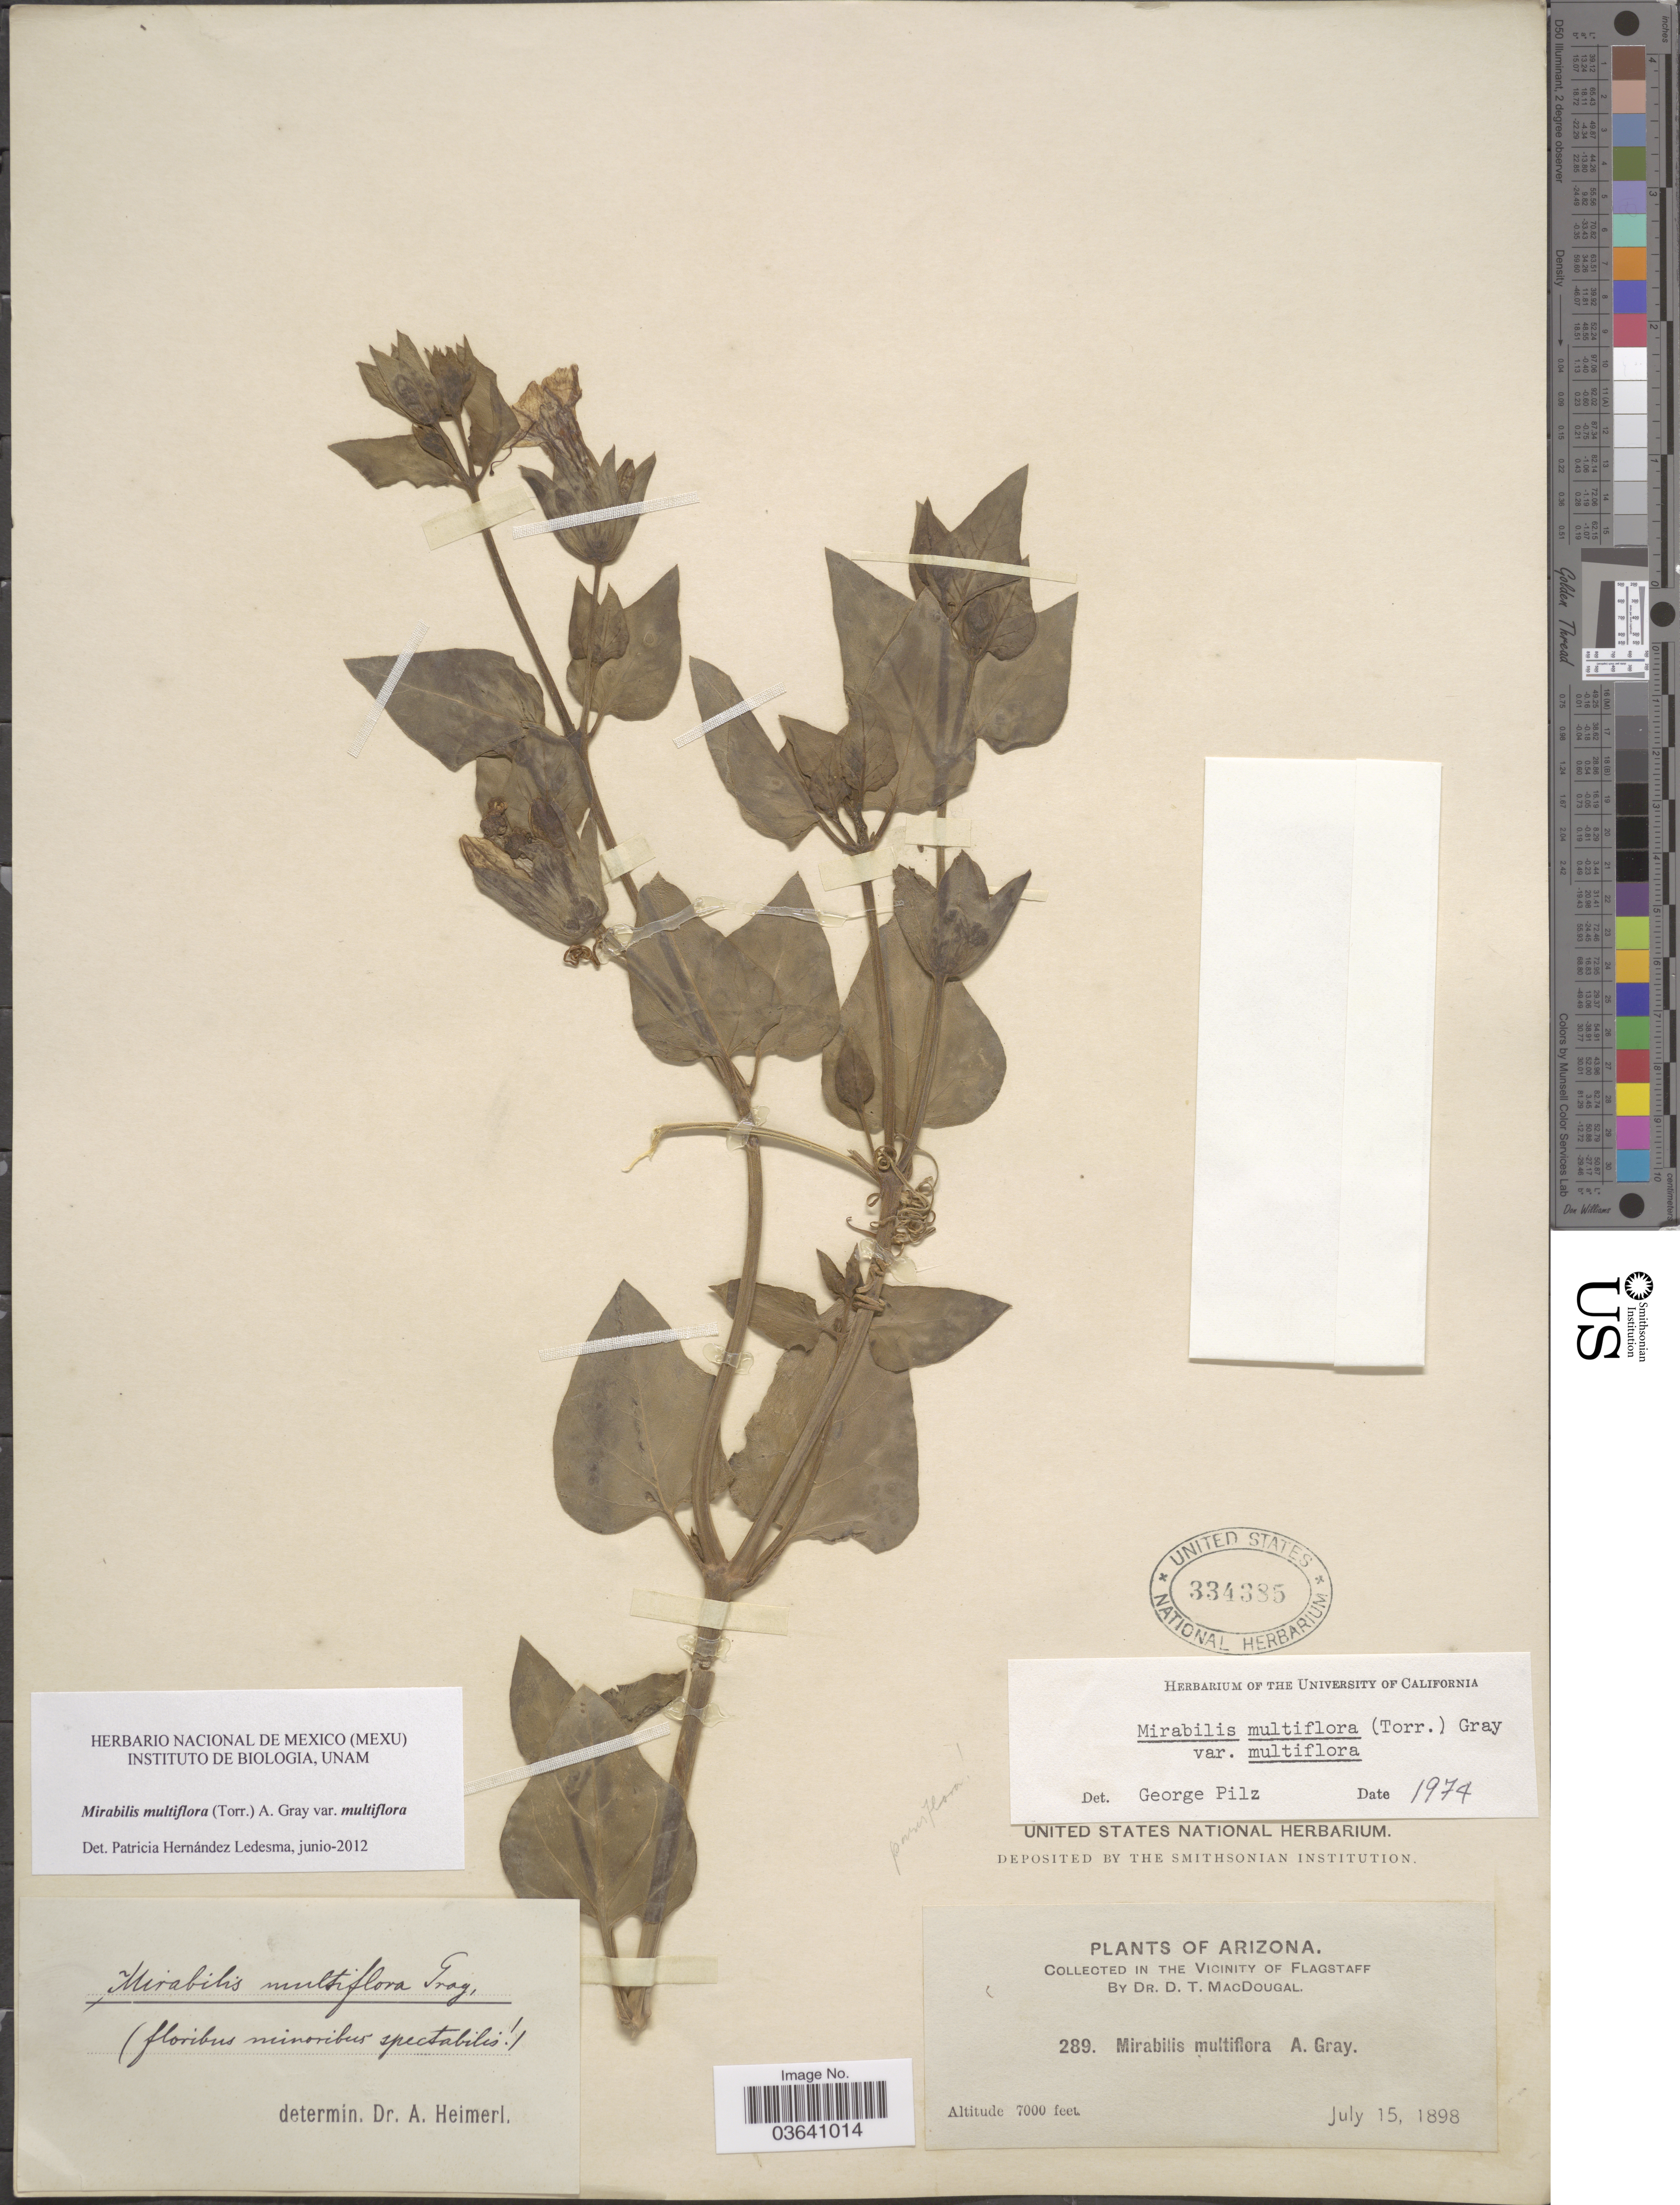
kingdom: Plantae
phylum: Tracheophyta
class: Magnoliopsida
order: Caryophyllales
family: Nyctaginaceae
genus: Mirabilis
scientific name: Mirabilis multiflora var. multiflora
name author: (Torr.) A. Gray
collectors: D. T. MacDougal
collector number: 289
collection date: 1898-07-15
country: United States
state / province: Arizona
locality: In the Vicinity of Flagstaff.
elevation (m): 2134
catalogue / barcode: US 334385